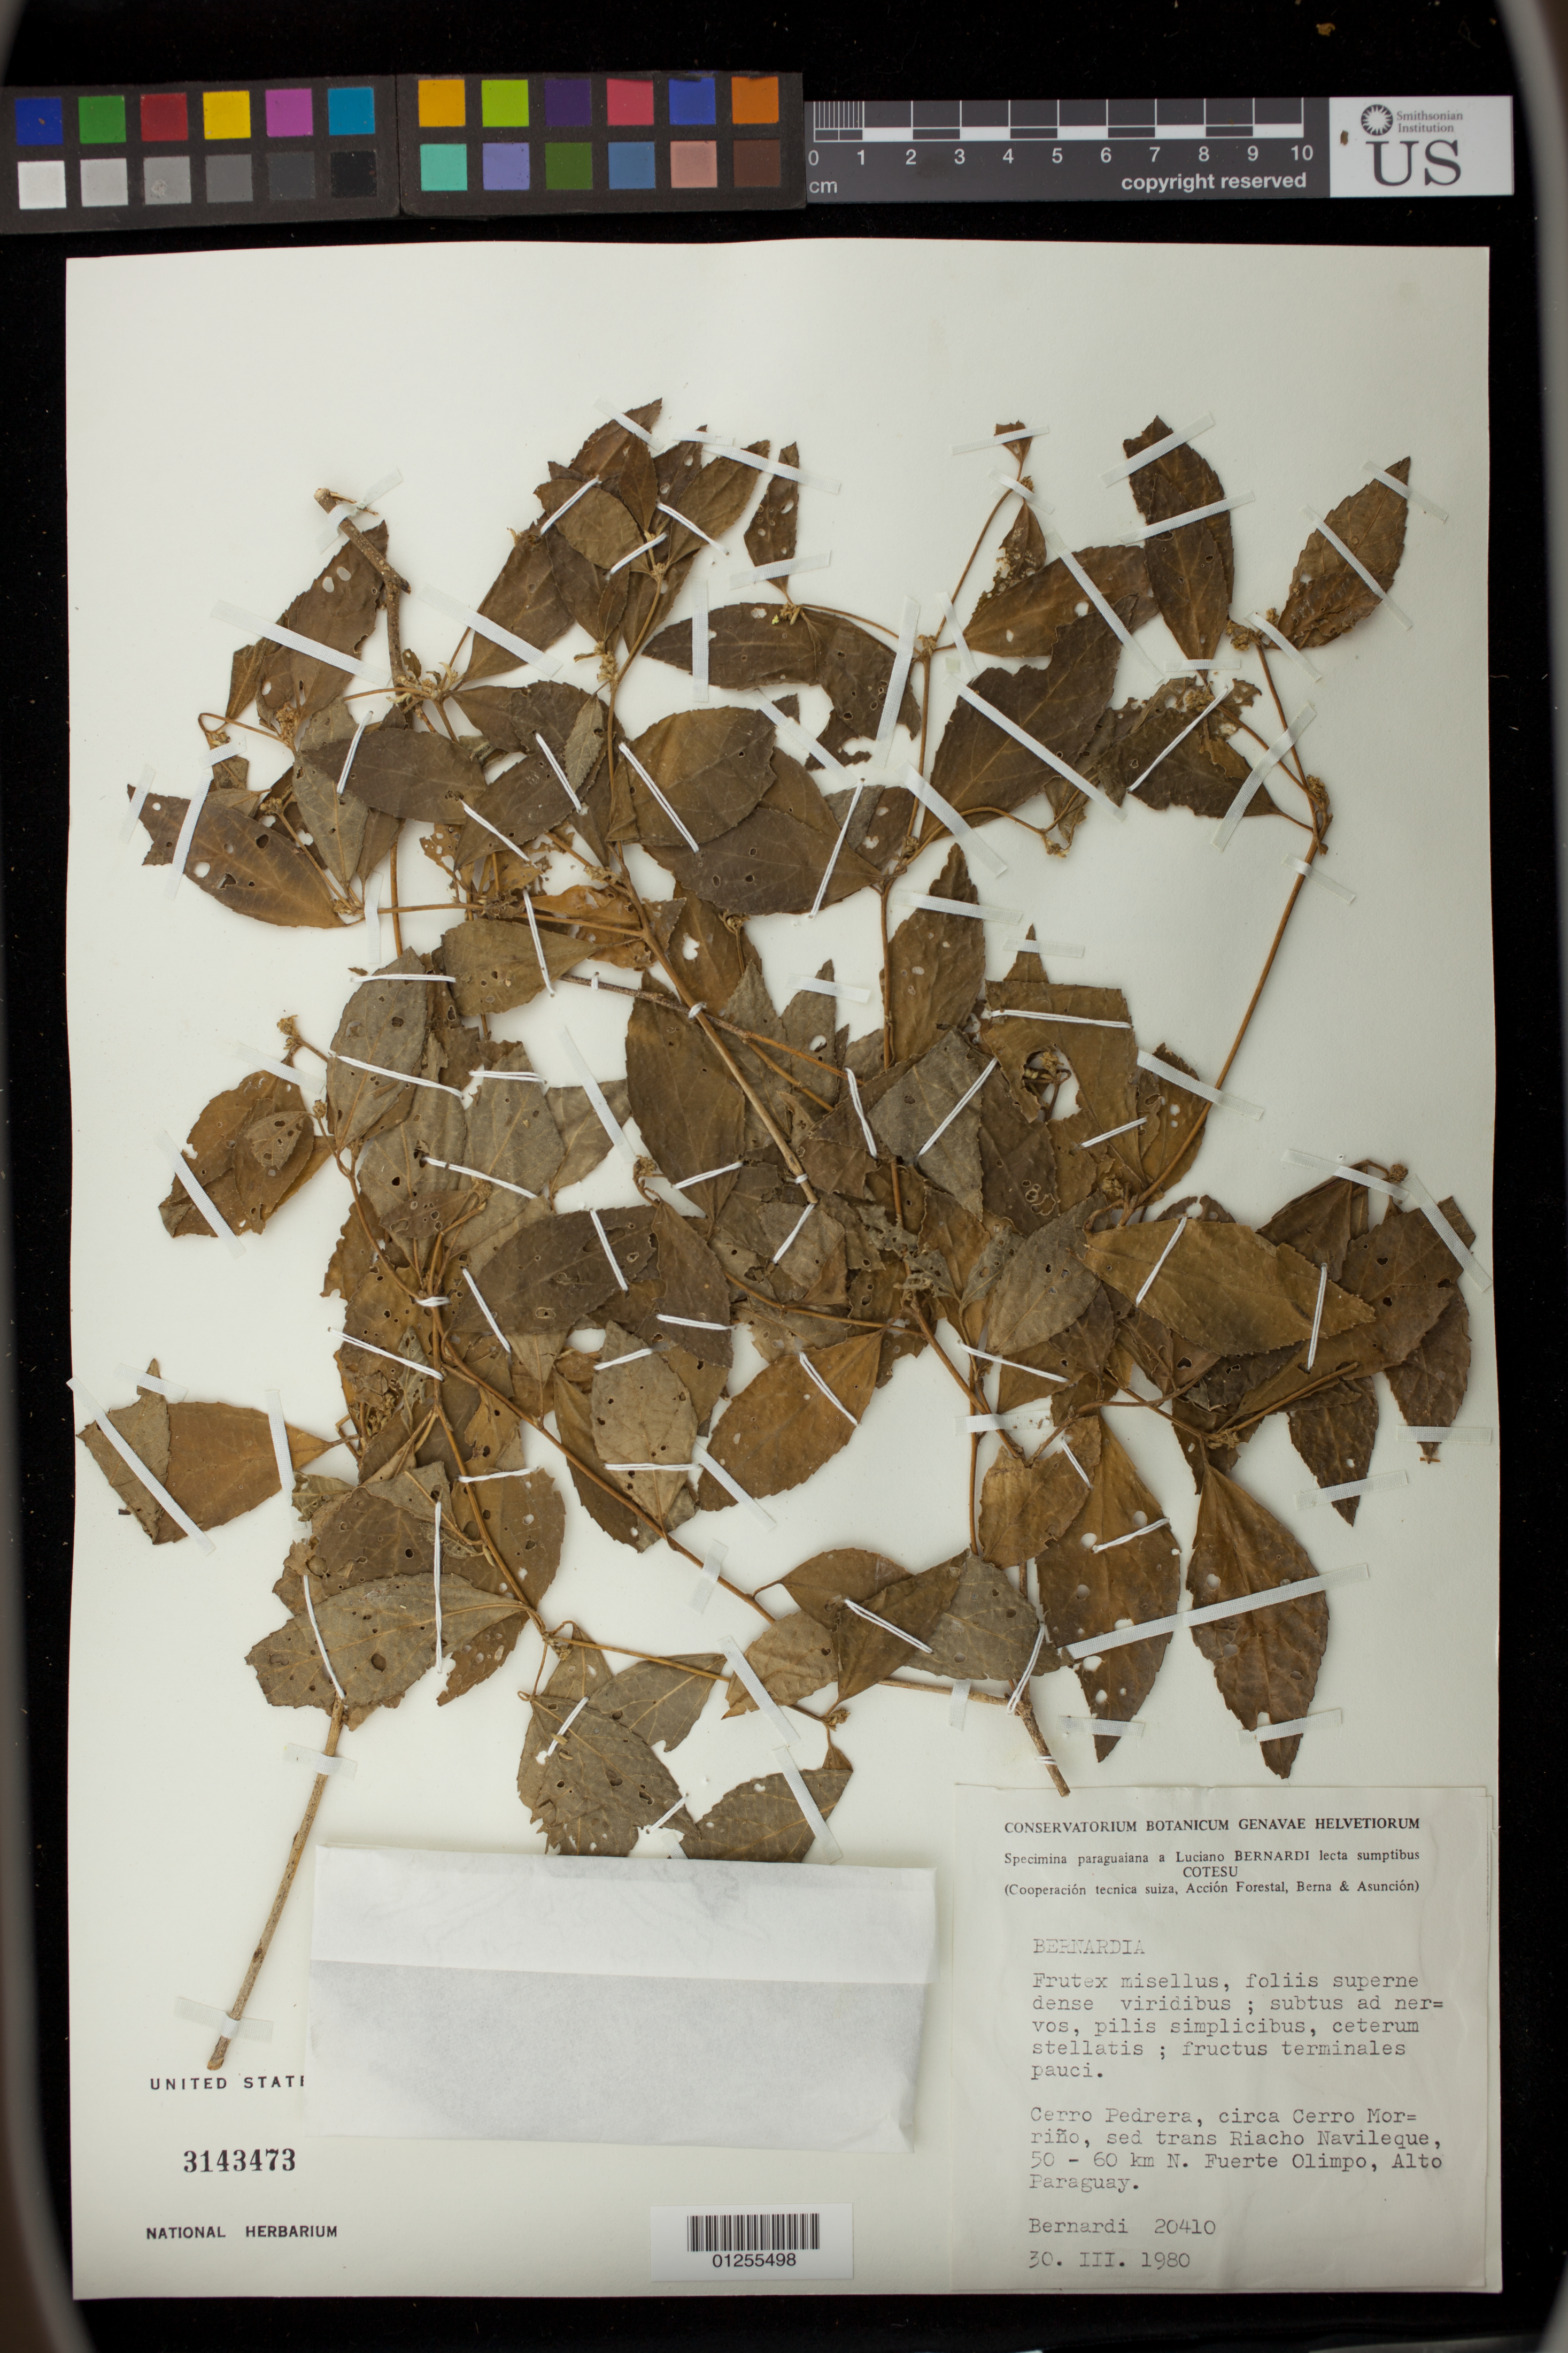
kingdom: Plantae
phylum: Tracheophyta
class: Magnoliopsida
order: Malpighiales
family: Euphorbiaceae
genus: Bernardia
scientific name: Bernardia sp.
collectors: L. Bernardi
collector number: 20410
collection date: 1980-03-30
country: Paraguay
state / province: Alto Paraguay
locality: Cerro Pedrera, circa Cerro Morrino, sed trans Riacho Navileque, 50 - 60 km N. Fuerte Olimpo.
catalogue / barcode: US 3143473